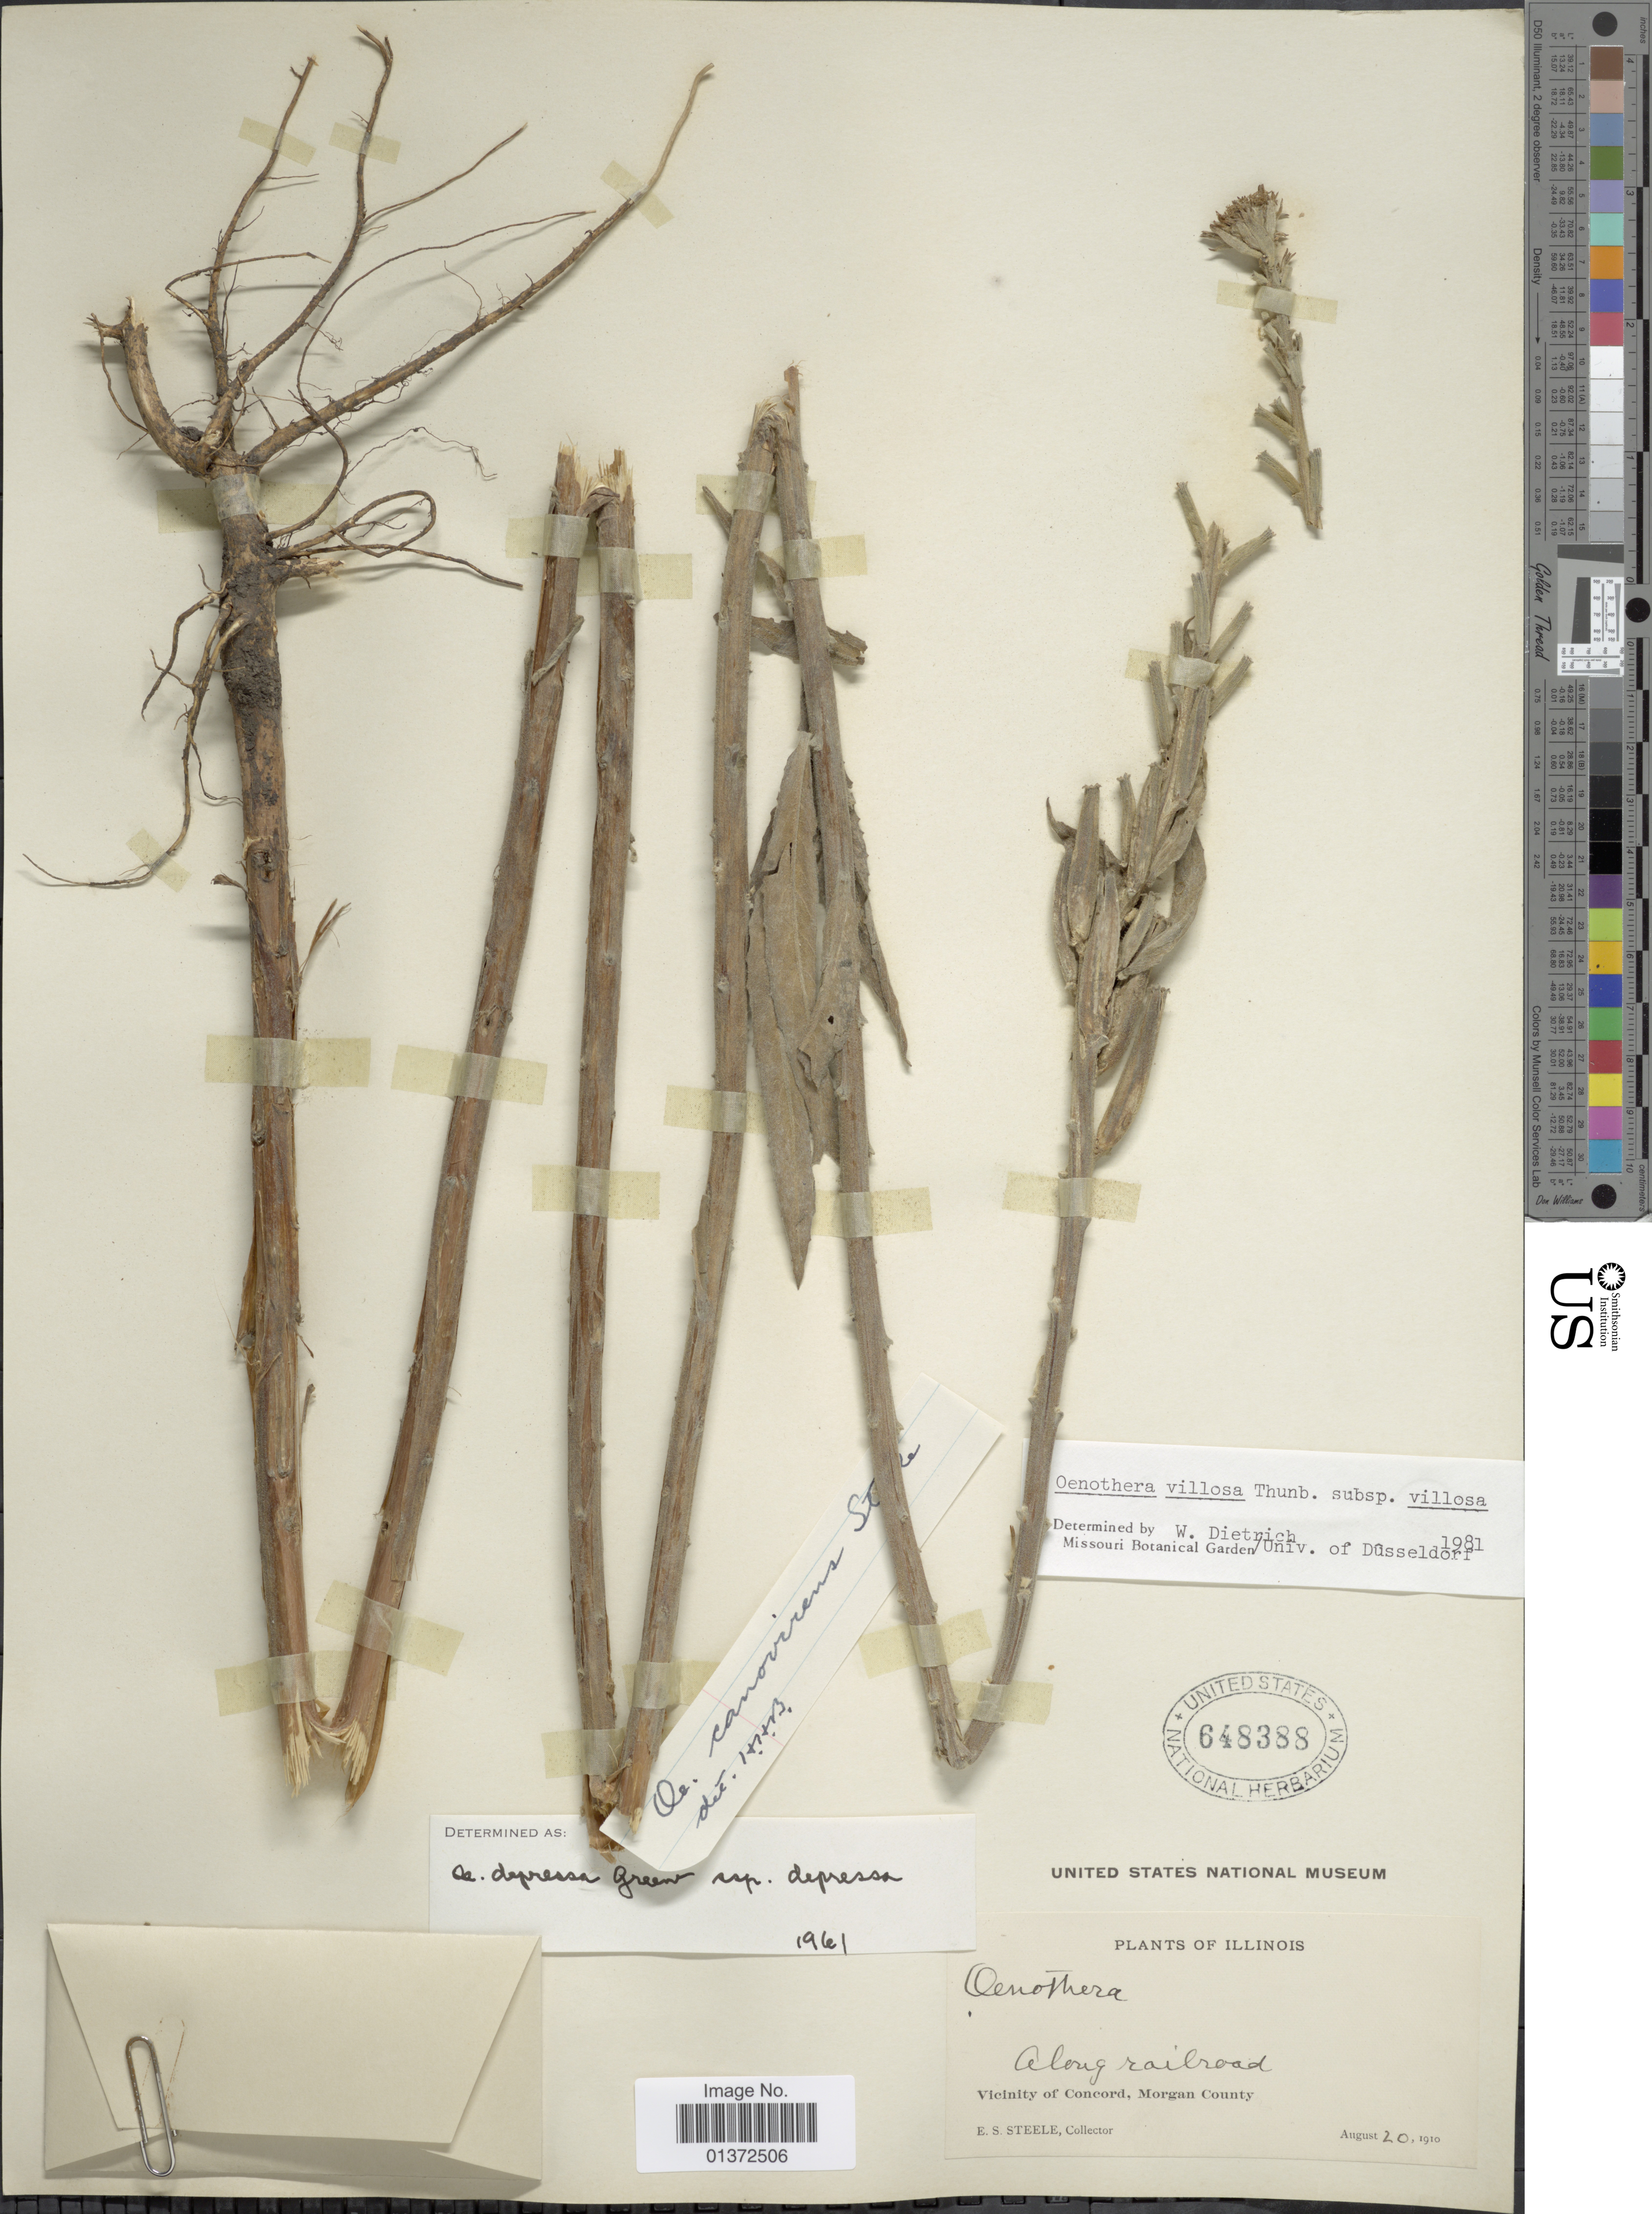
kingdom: Plantae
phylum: Tracheophyta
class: Magnoliopsida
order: Myrtales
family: Onagraceae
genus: Oenothera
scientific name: Oenothera villosa subsp. villosa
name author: Thunb.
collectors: E. Steele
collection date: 1910-08-20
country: United States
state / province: Illinois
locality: Vicinity of Concord, Morgan County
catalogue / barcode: US 648388